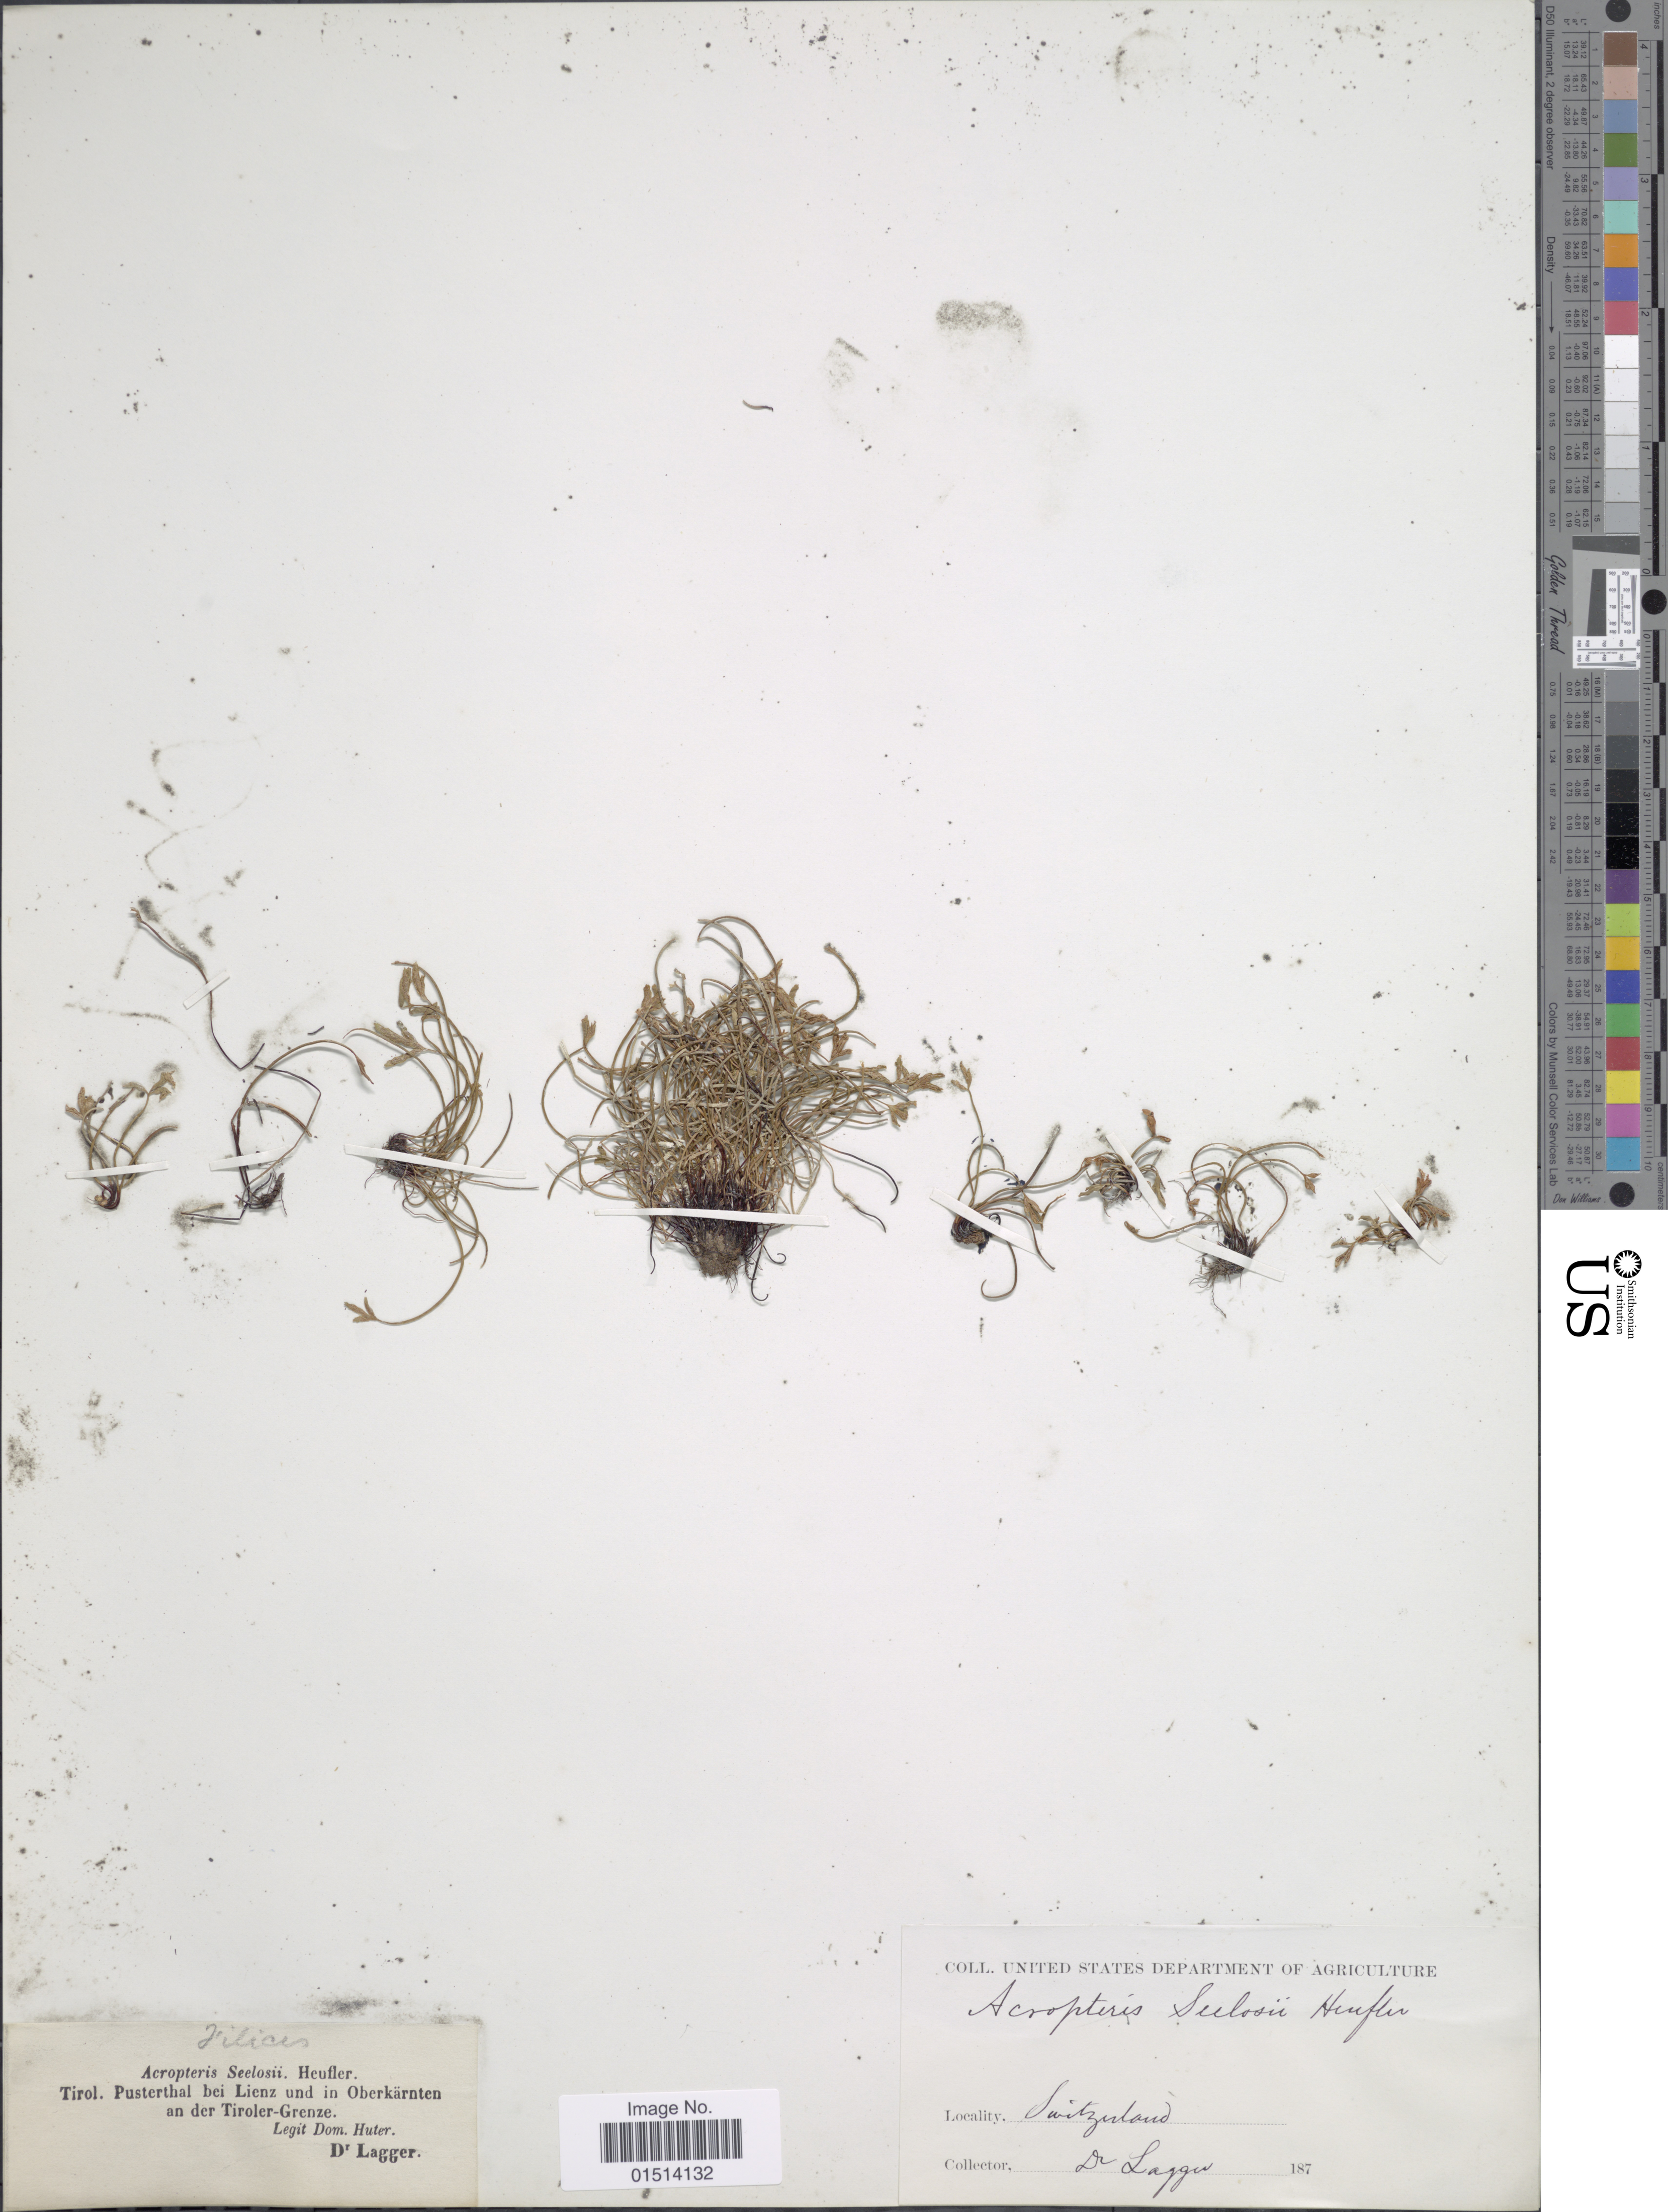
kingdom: Plantae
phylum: Tracheophyta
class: Polypodiopsida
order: Polypodiales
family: Aspleniaceae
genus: Asplenium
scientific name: Asplenium seelosii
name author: Leyb.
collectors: D. Lagger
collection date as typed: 187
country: Switzerland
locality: Switzerland, Tirol., Pusterhal bei Lienz und in Oberkarnten an der Tiroler-Grenze